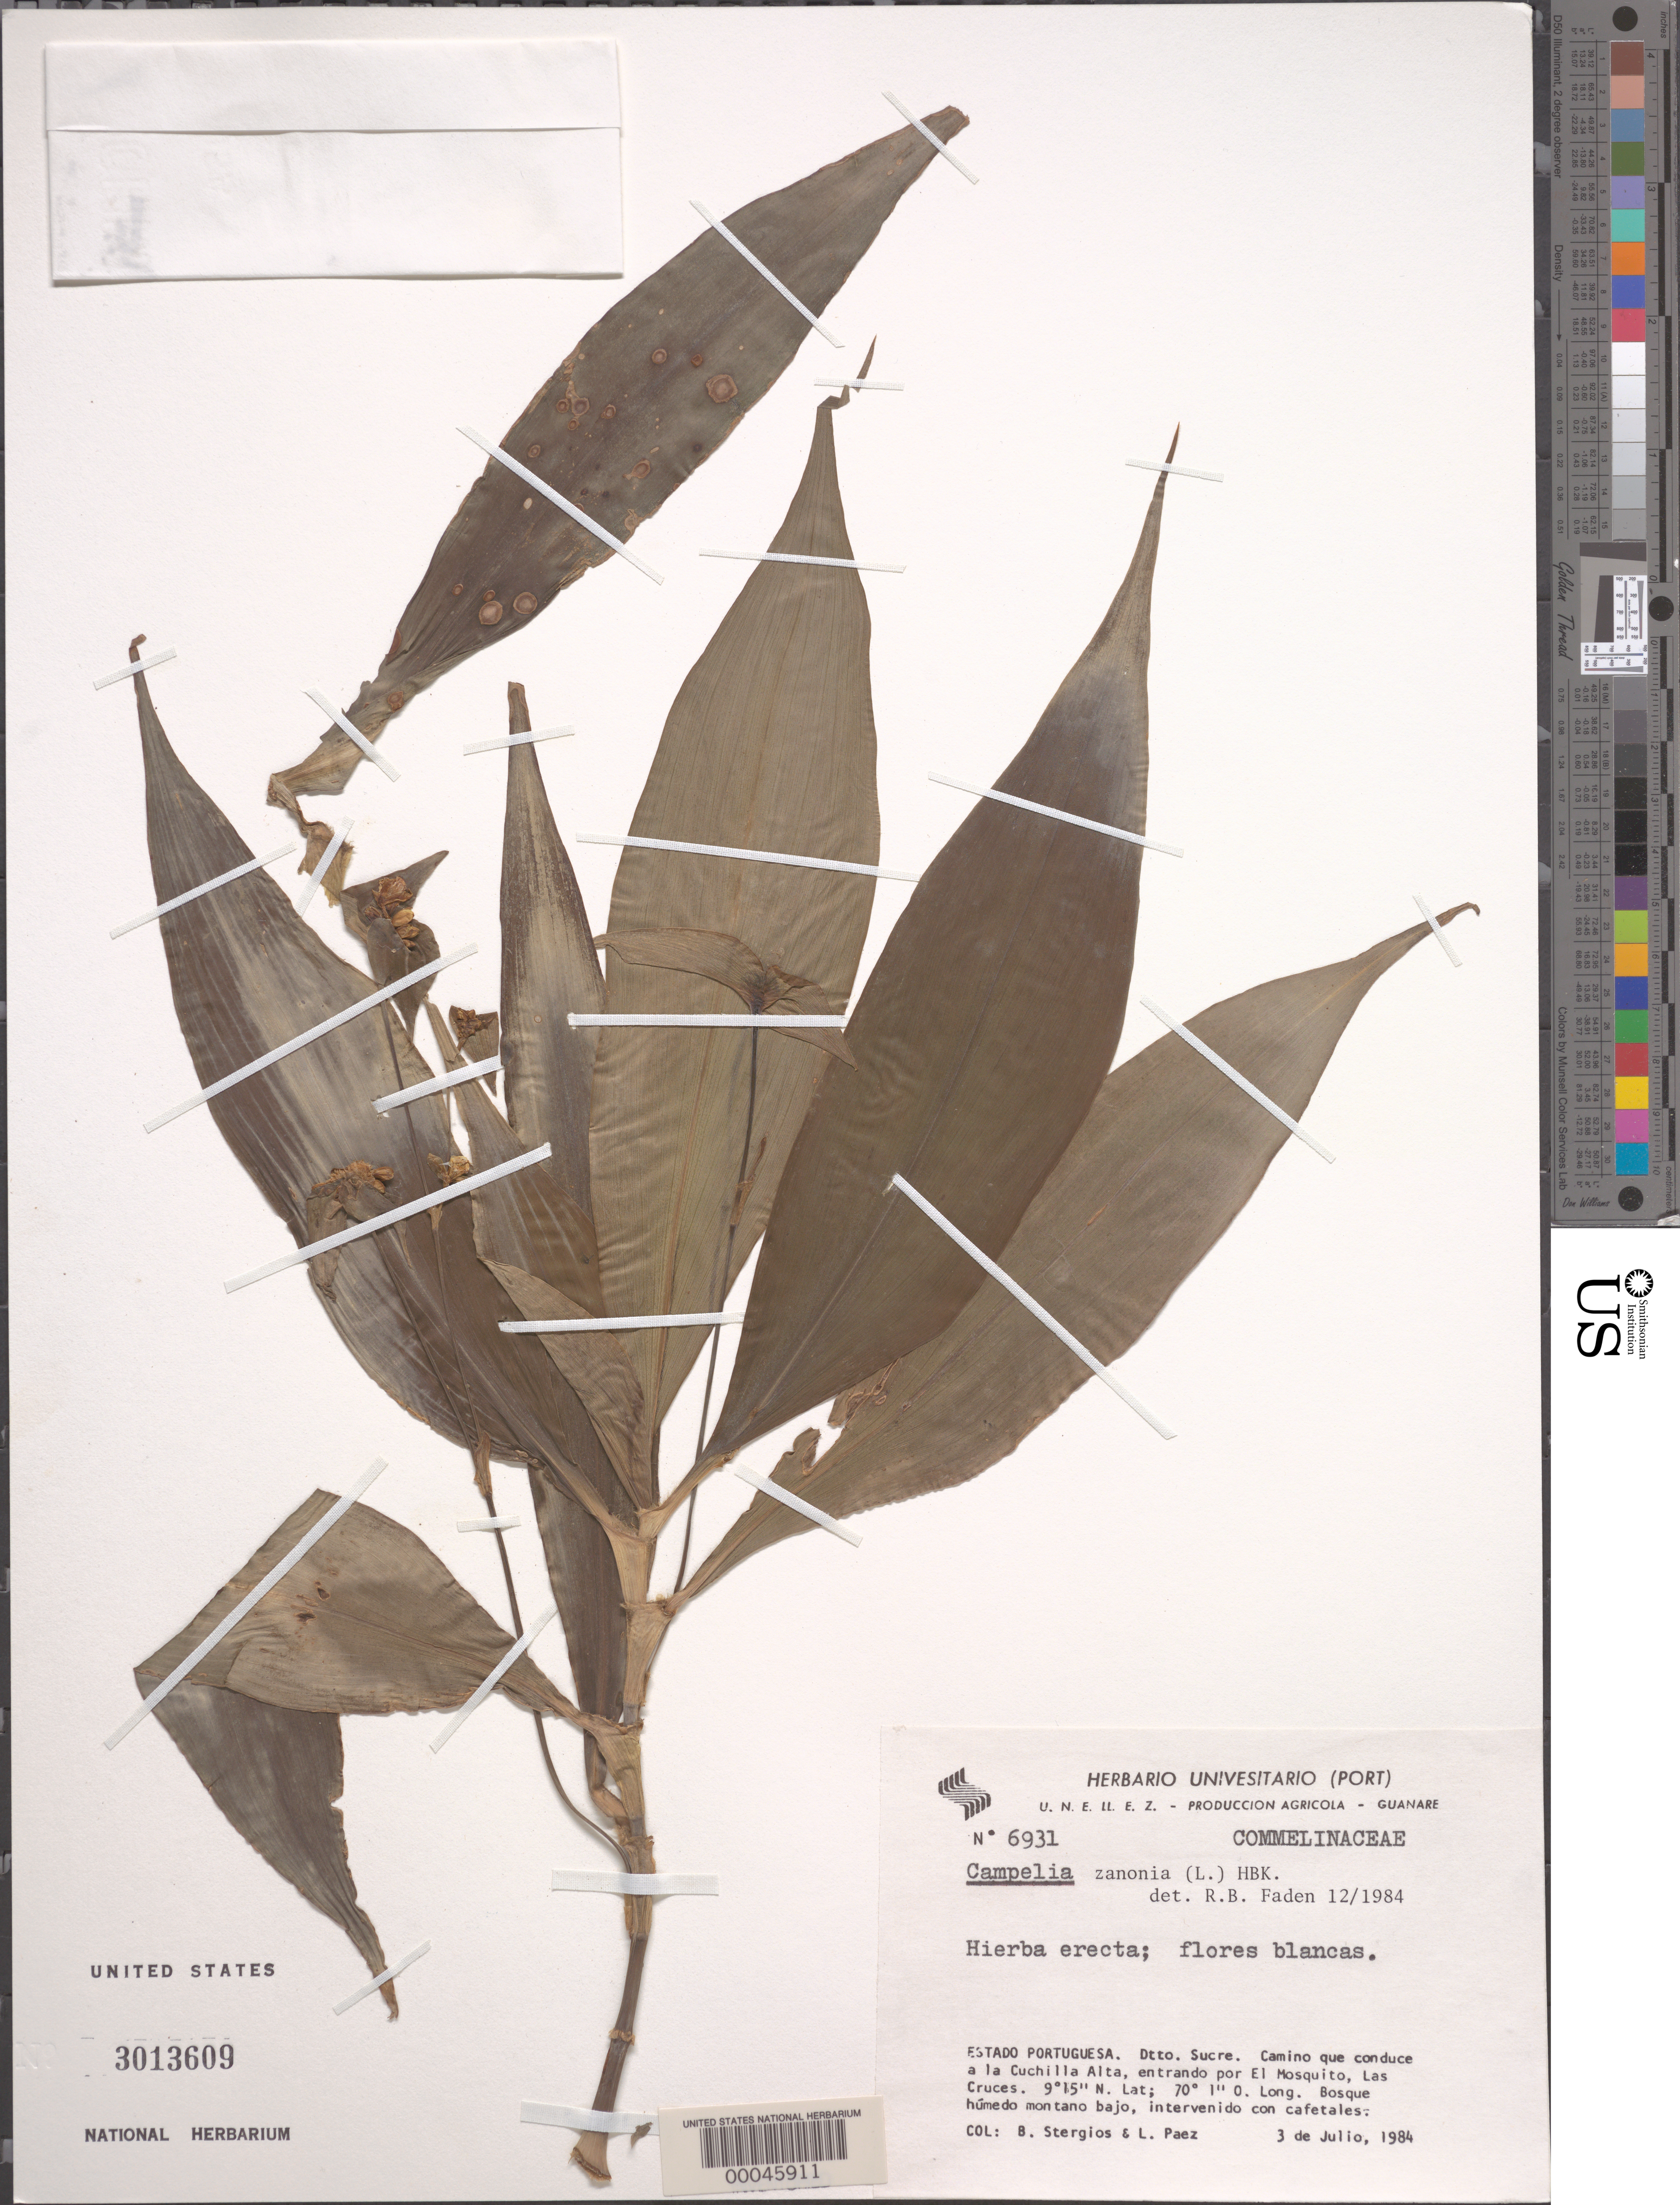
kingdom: Plantae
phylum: Tracheophyta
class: Liliopsida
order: Commelinales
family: Commelinaceae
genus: Tradescantia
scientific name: Tradescantia zanonia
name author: (L.) Sw.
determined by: Faden, Robert B., (US), Smithsonian Institution - National Museum of Natural History (UNITED STATES)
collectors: B. G. Stergios & L. Paex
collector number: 6931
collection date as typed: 03 Jul 1984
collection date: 1984-07-03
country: Venezuela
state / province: Portuguesa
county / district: Sucre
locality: Camino que conduce a la Cuchilla Alta, entrando por El Mosquito, Las Cruces.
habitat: Roadside, moist mountain forest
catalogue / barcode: US 3013609